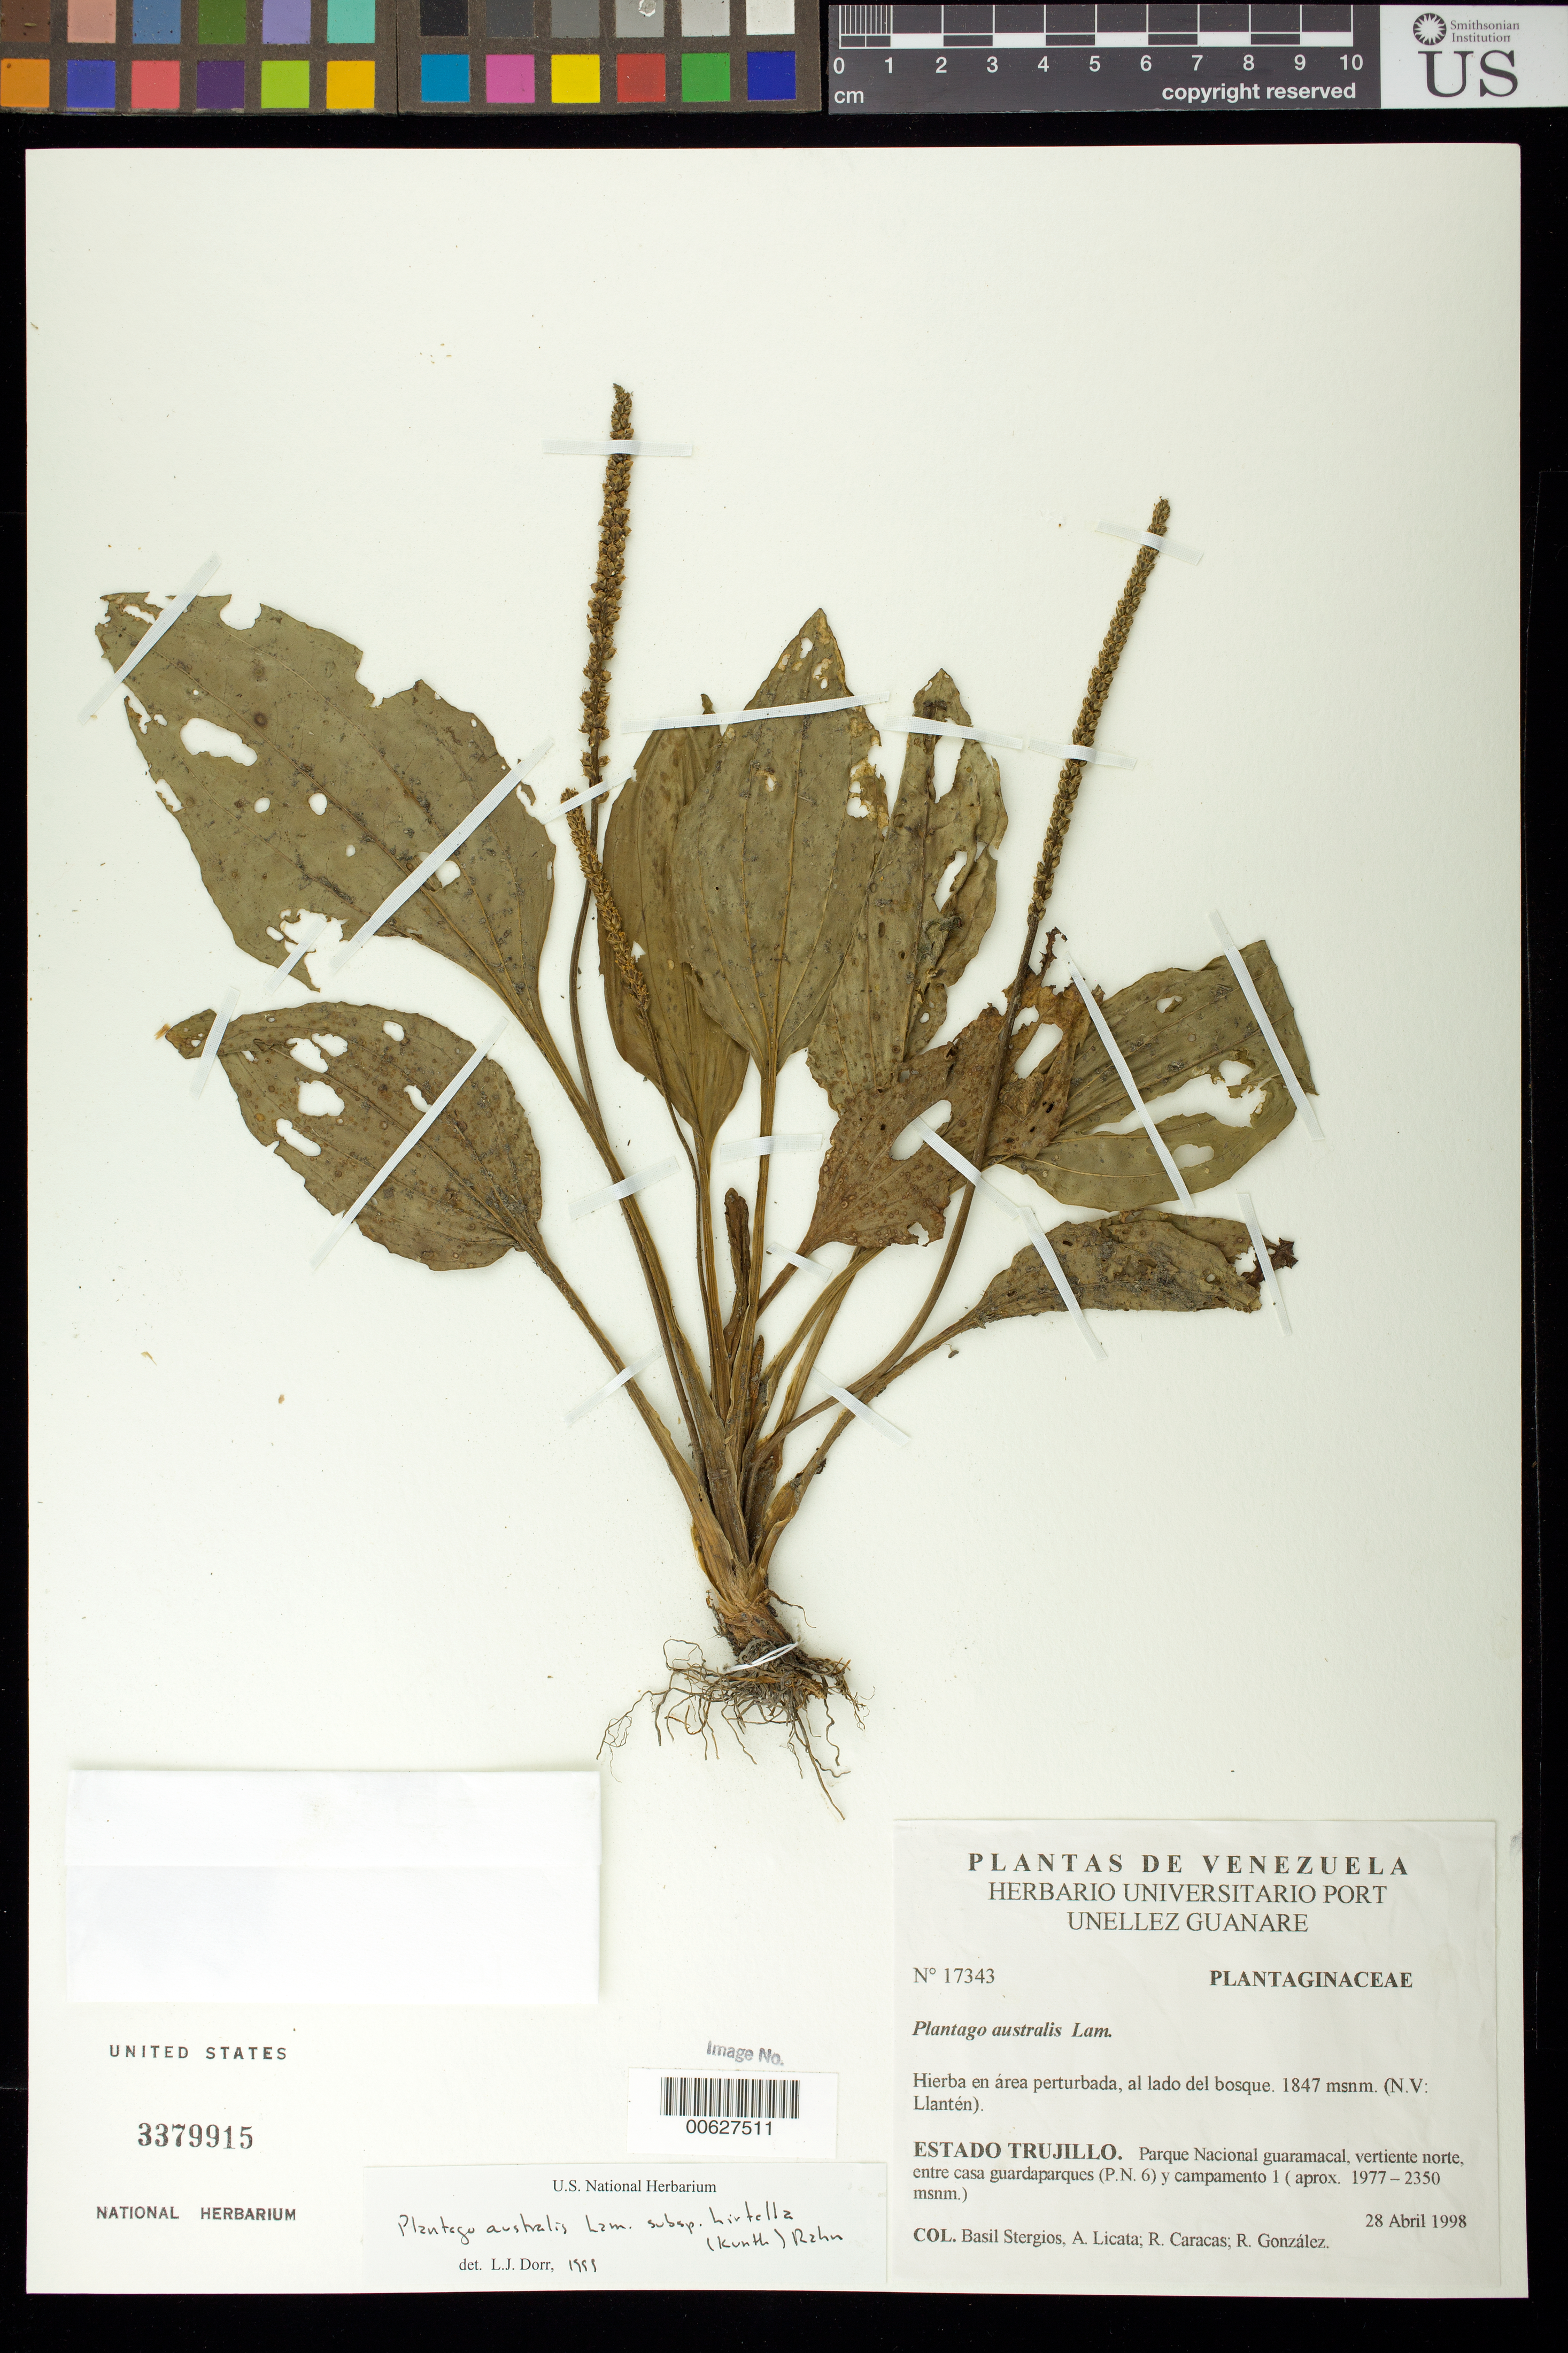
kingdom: Plantae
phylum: Tracheophyta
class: Magnoliopsida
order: Lamiales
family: Plantaginaceae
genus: Plantago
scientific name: Plantago australis subsp. hirtella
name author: (Kunth) Rahn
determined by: Dorr, L. J., (BOT), Smithsonian Institution - National Museum of Natural History (UNITED STATES)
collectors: B. G. Stergios, A. Licata, R. Caracas & R. González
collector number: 17343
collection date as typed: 28 Apr 1998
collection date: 1998-04-28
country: Venezuela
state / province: Trujillo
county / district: Boconó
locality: Parque Nacional Guaramacal, vertiente N, entre casa guardaparques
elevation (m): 1977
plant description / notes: Common name: Llantén; PORT, US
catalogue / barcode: US 3379915